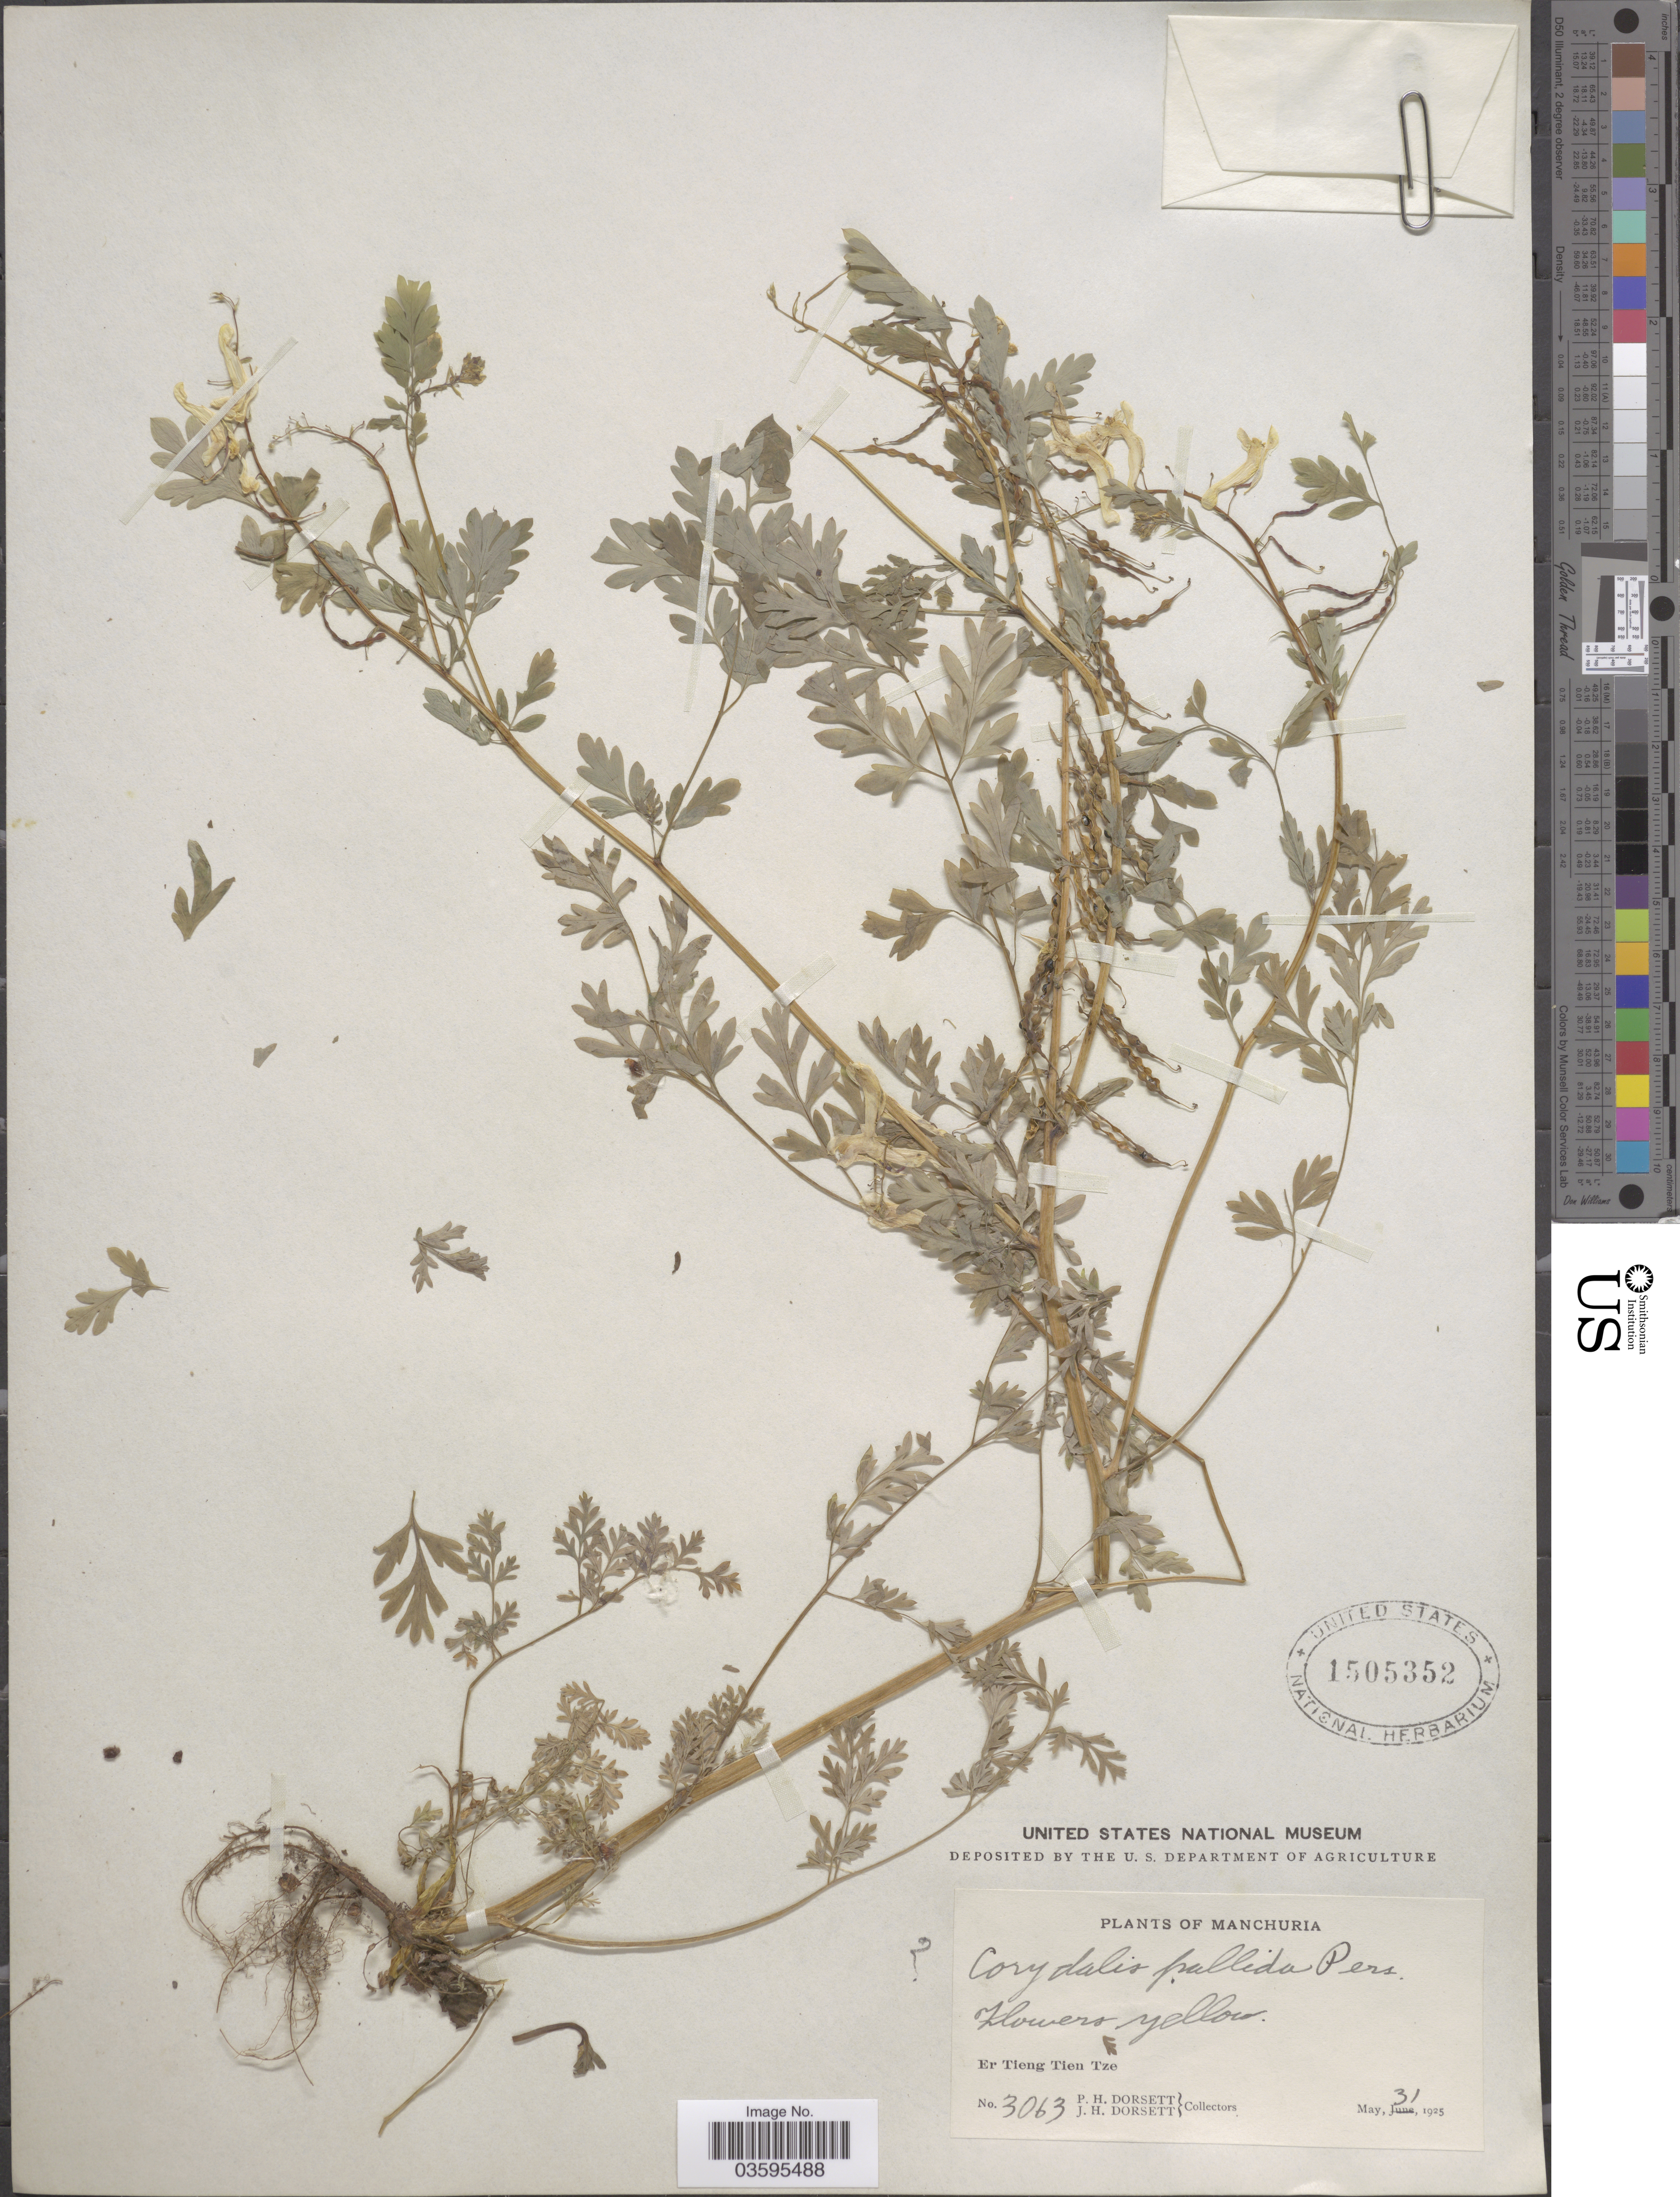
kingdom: Plantae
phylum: Tracheophyta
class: Magnoliopsida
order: Ranunculales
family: Papaveraceae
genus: Corydalis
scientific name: Corydalis sp.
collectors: P. H. Dorsett & J. Dorsett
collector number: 3063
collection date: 1925-05-31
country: China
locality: Manchuria. Er Tieng Tien Tze.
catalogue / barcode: US 1505352